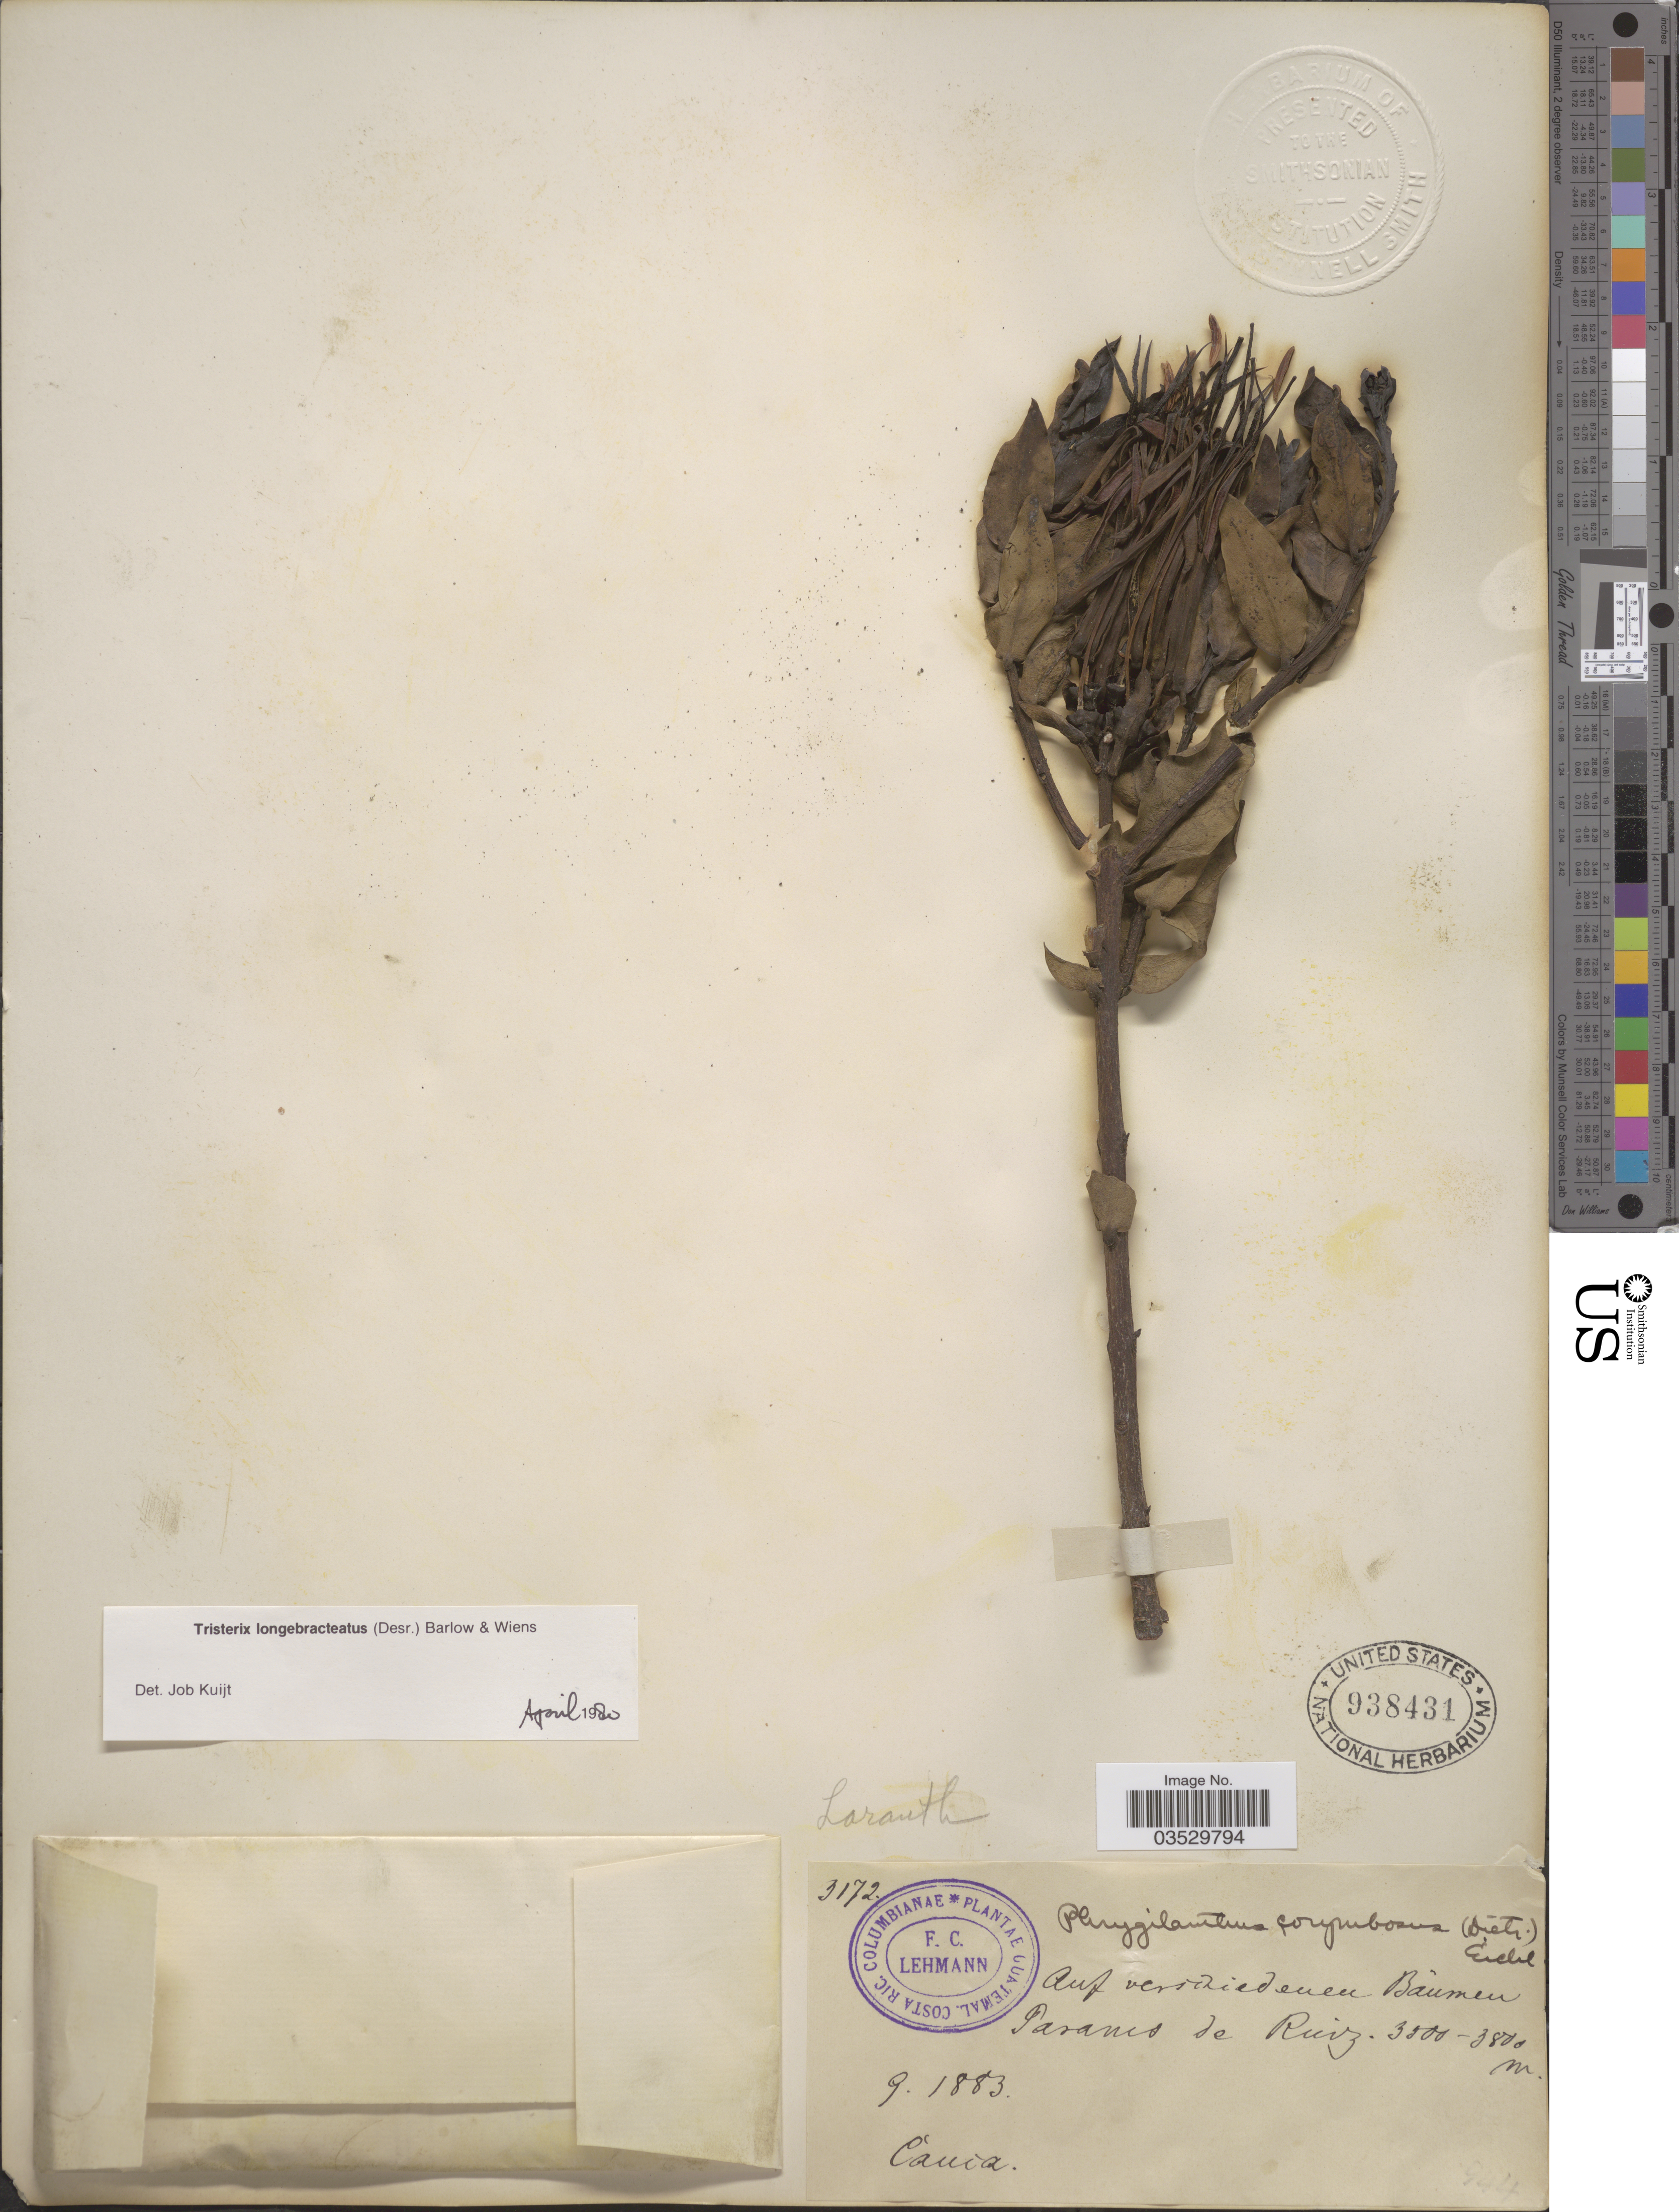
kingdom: Plantae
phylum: Tracheophyta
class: Magnoliopsida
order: Santalales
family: Loranthaceae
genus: Tristerix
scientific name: Tristerix longebracteatus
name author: (Desr.) Bart. & Wiens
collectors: F. C. Lehmann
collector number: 3172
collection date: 1883-09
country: Colombia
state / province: Cauca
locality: Paramo de Ruiz.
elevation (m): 3500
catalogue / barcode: US 938431